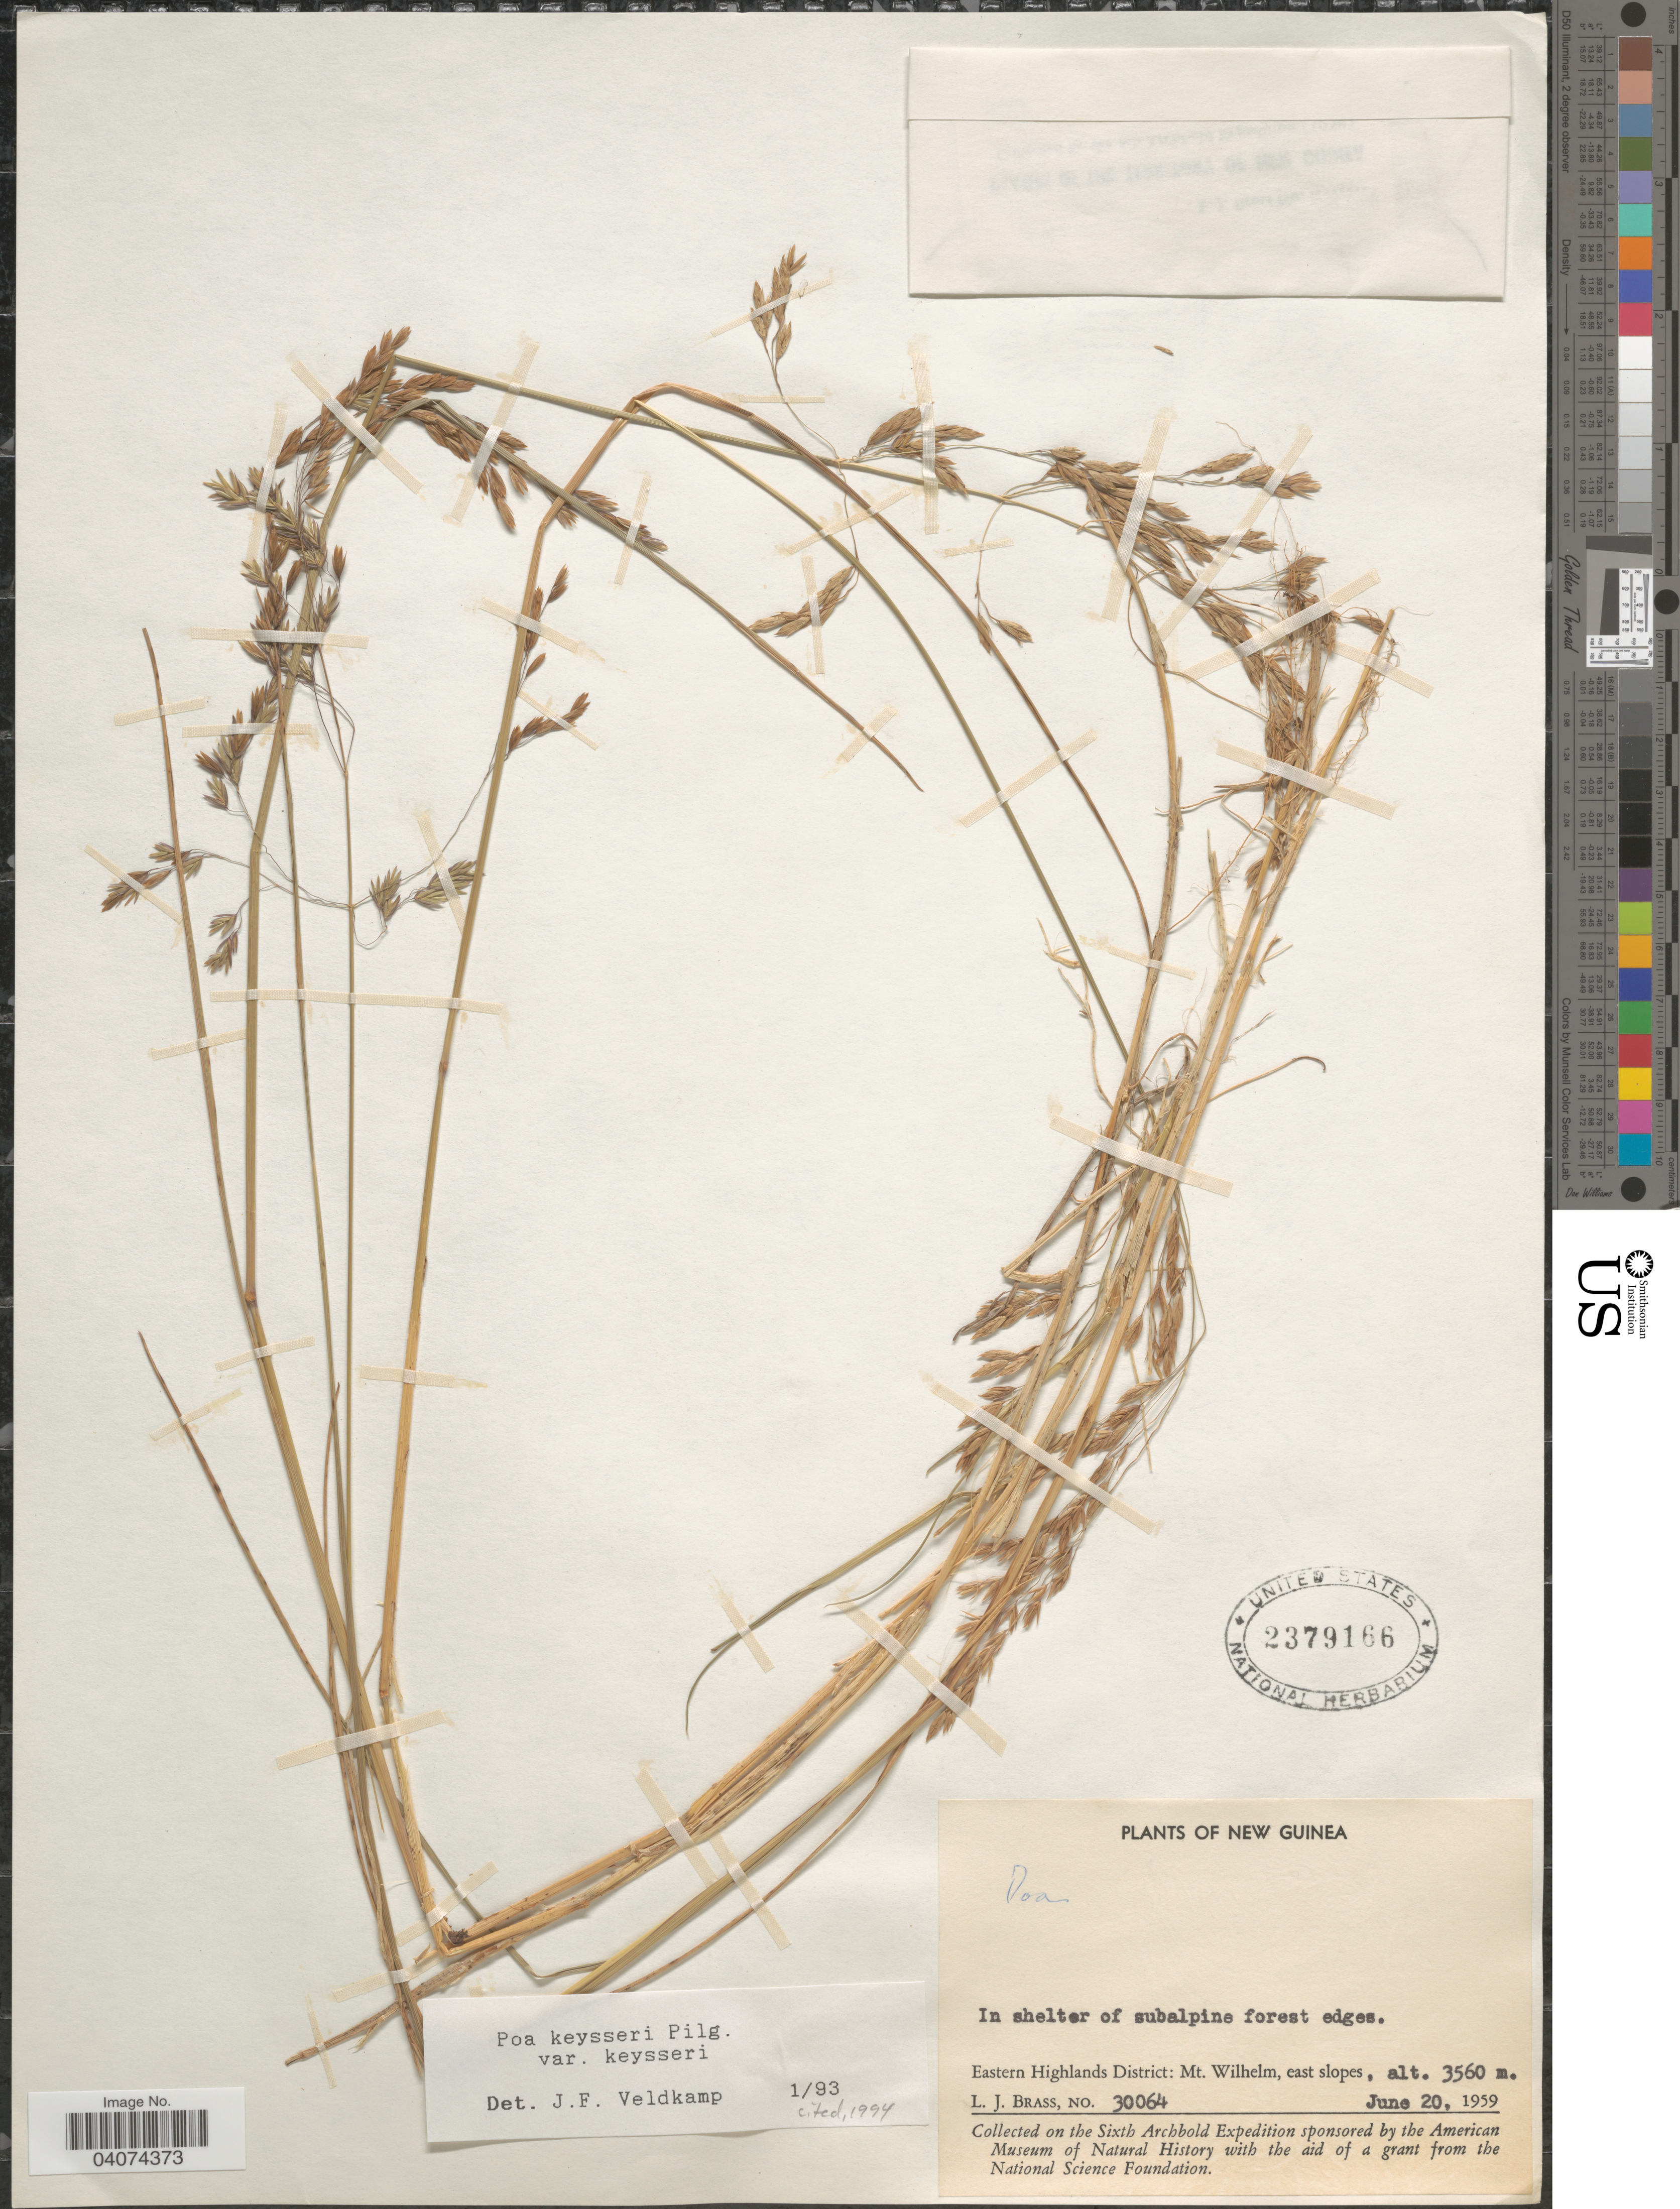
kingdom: Plantae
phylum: Tracheophyta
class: Liliopsida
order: Poales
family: Poaceae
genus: Poa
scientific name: Poa keysseri subsp. keysseri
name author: Pilg.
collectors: L. J. Brass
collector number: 30064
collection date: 1959-06-20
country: Papua New Guinea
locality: New Guinea. In shelter of subalpine forest edges. Eastern Highlands District: Mt. Wilhelm, east slopes. The Sixth Archbold Expedition.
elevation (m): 3560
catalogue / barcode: US 2379166